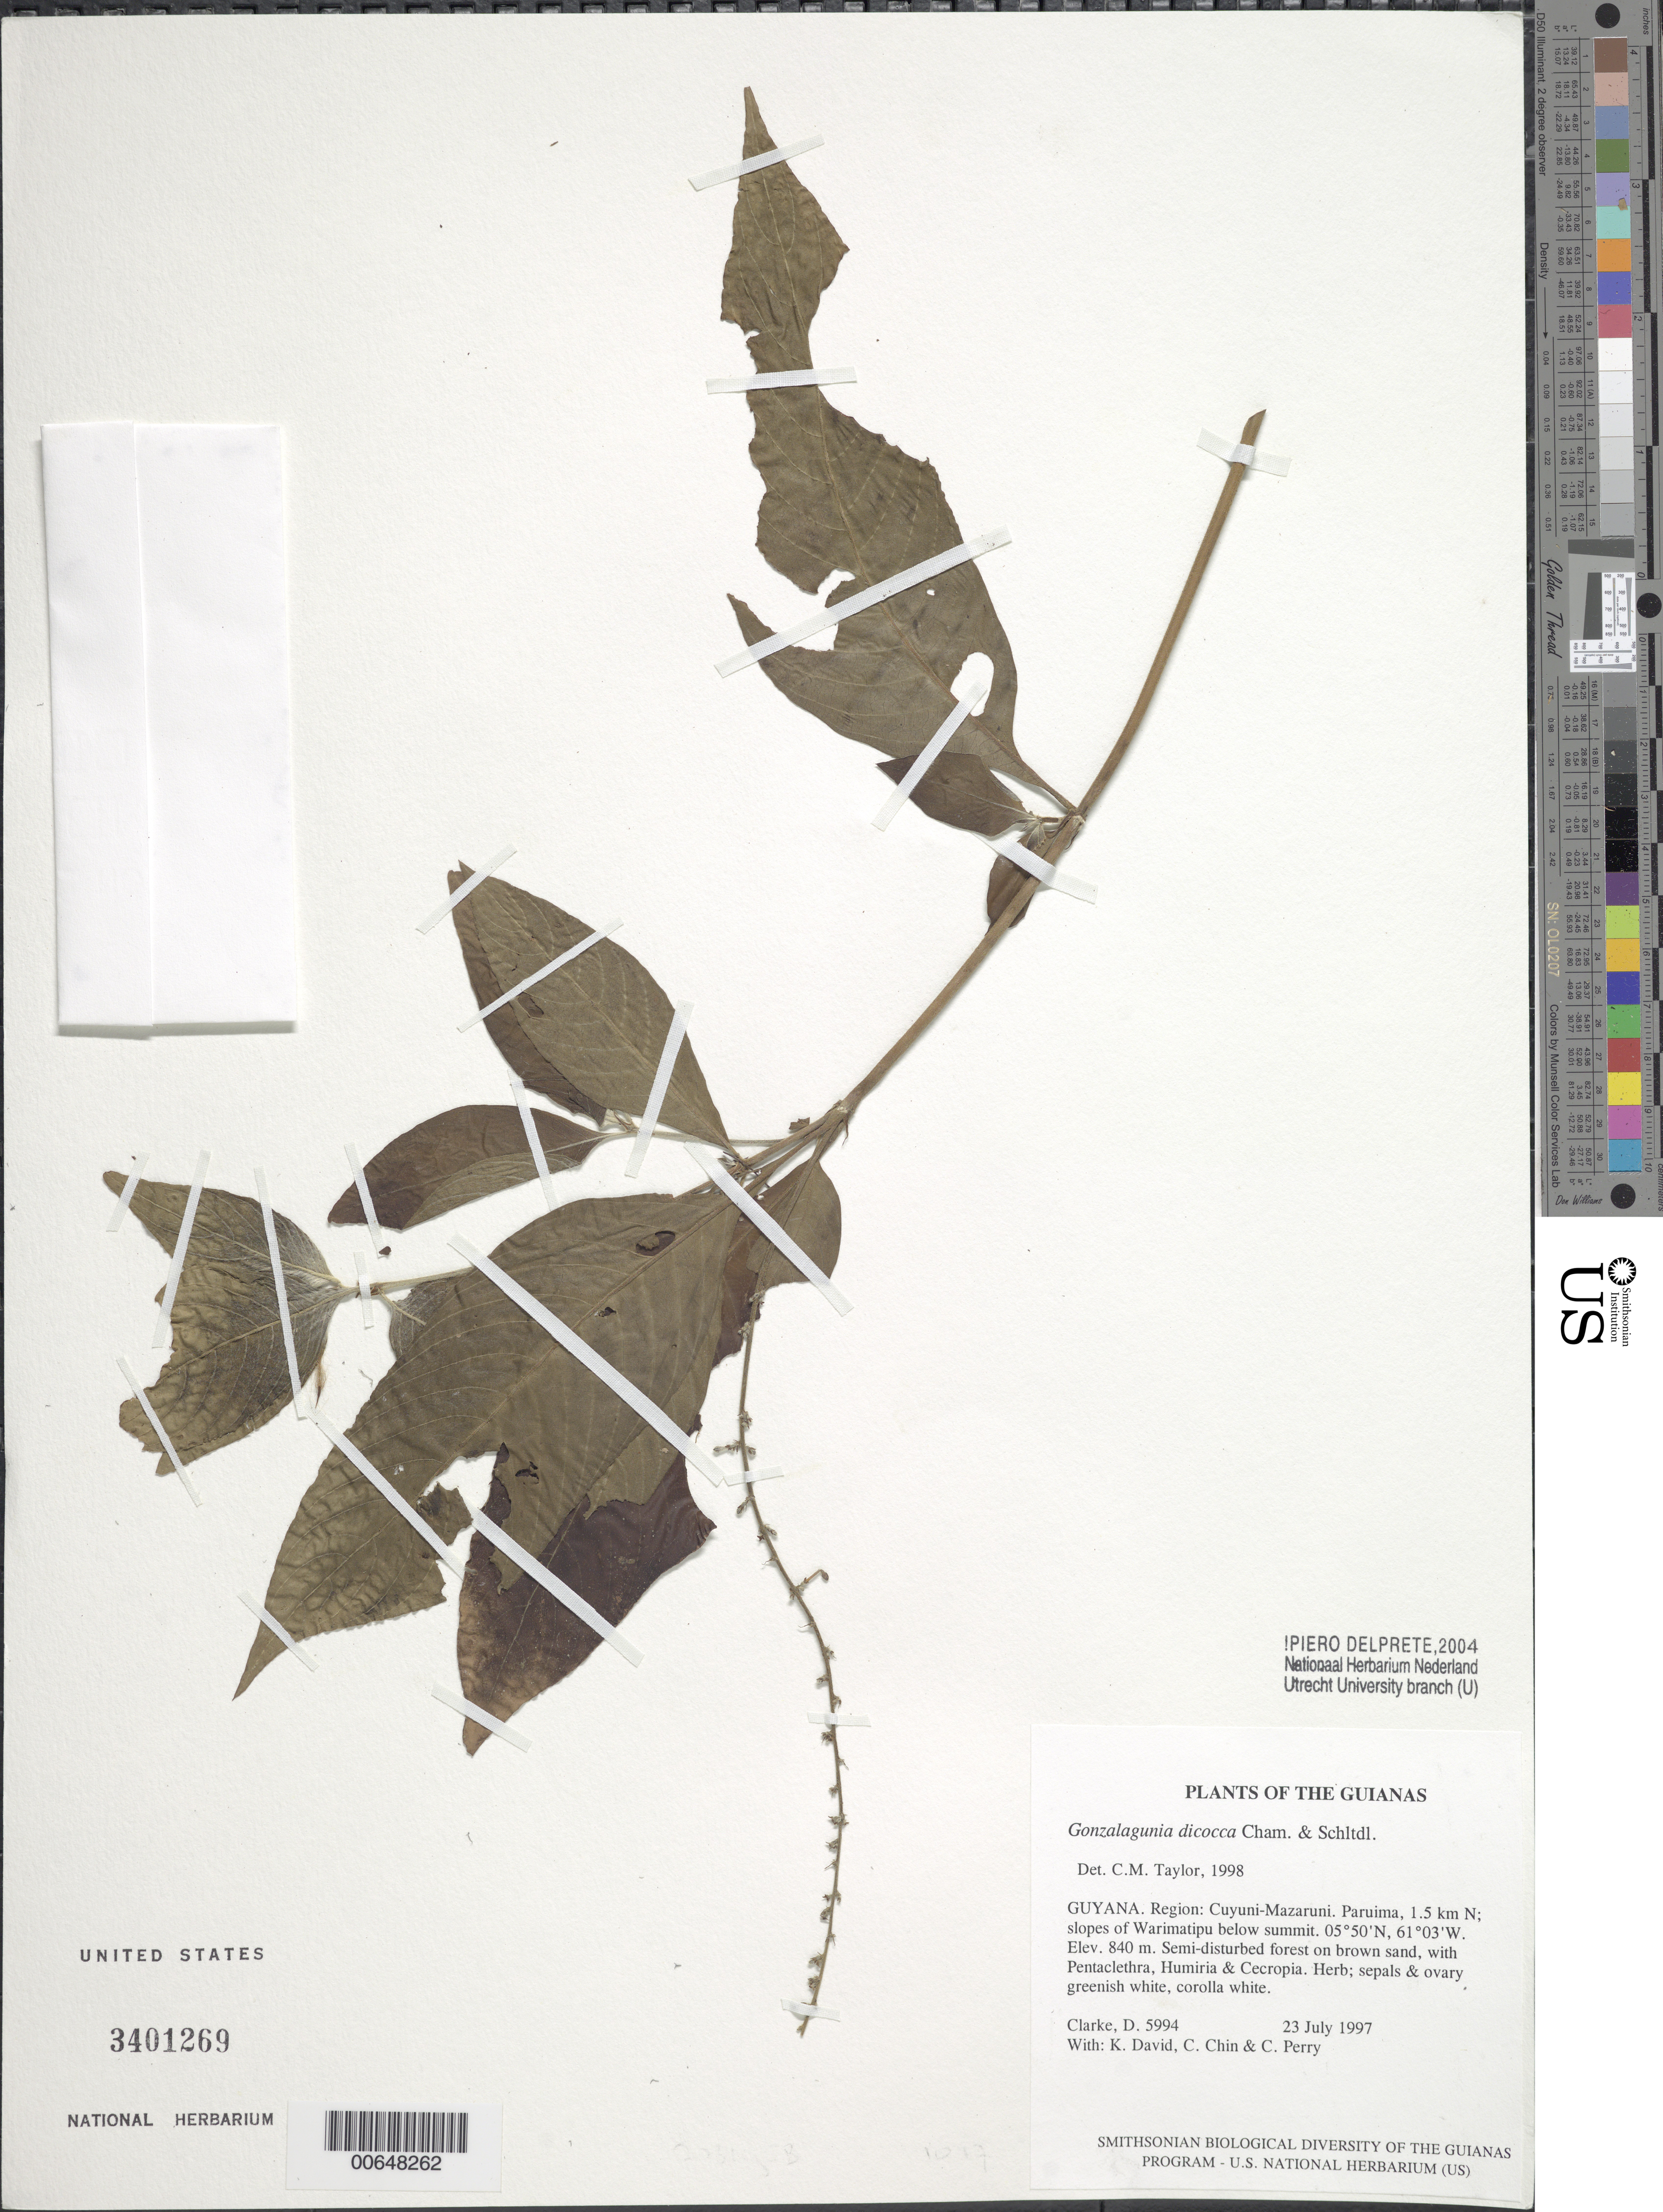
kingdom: Plantae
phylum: Tracheophyta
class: Magnoliopsida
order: Gentianales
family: Rubiaceae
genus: Gonzalagunia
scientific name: Gonzalagunia dicocca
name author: Cham. & Schltdl.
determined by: Taylor, Charlotte M.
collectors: H. D. Clarke, K. David, C. Chin & C. Perry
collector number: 5994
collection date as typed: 23 July 1997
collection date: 1997-07-23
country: Guyana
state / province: Cuyuni-Mazaruni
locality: Paruima, 1.5 km N; slopes of Warimatipu below summit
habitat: Semi-disturbed forest on brown sand, with Pentaclethra, Humiria & Cecropia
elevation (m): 840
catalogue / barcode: US 3401269